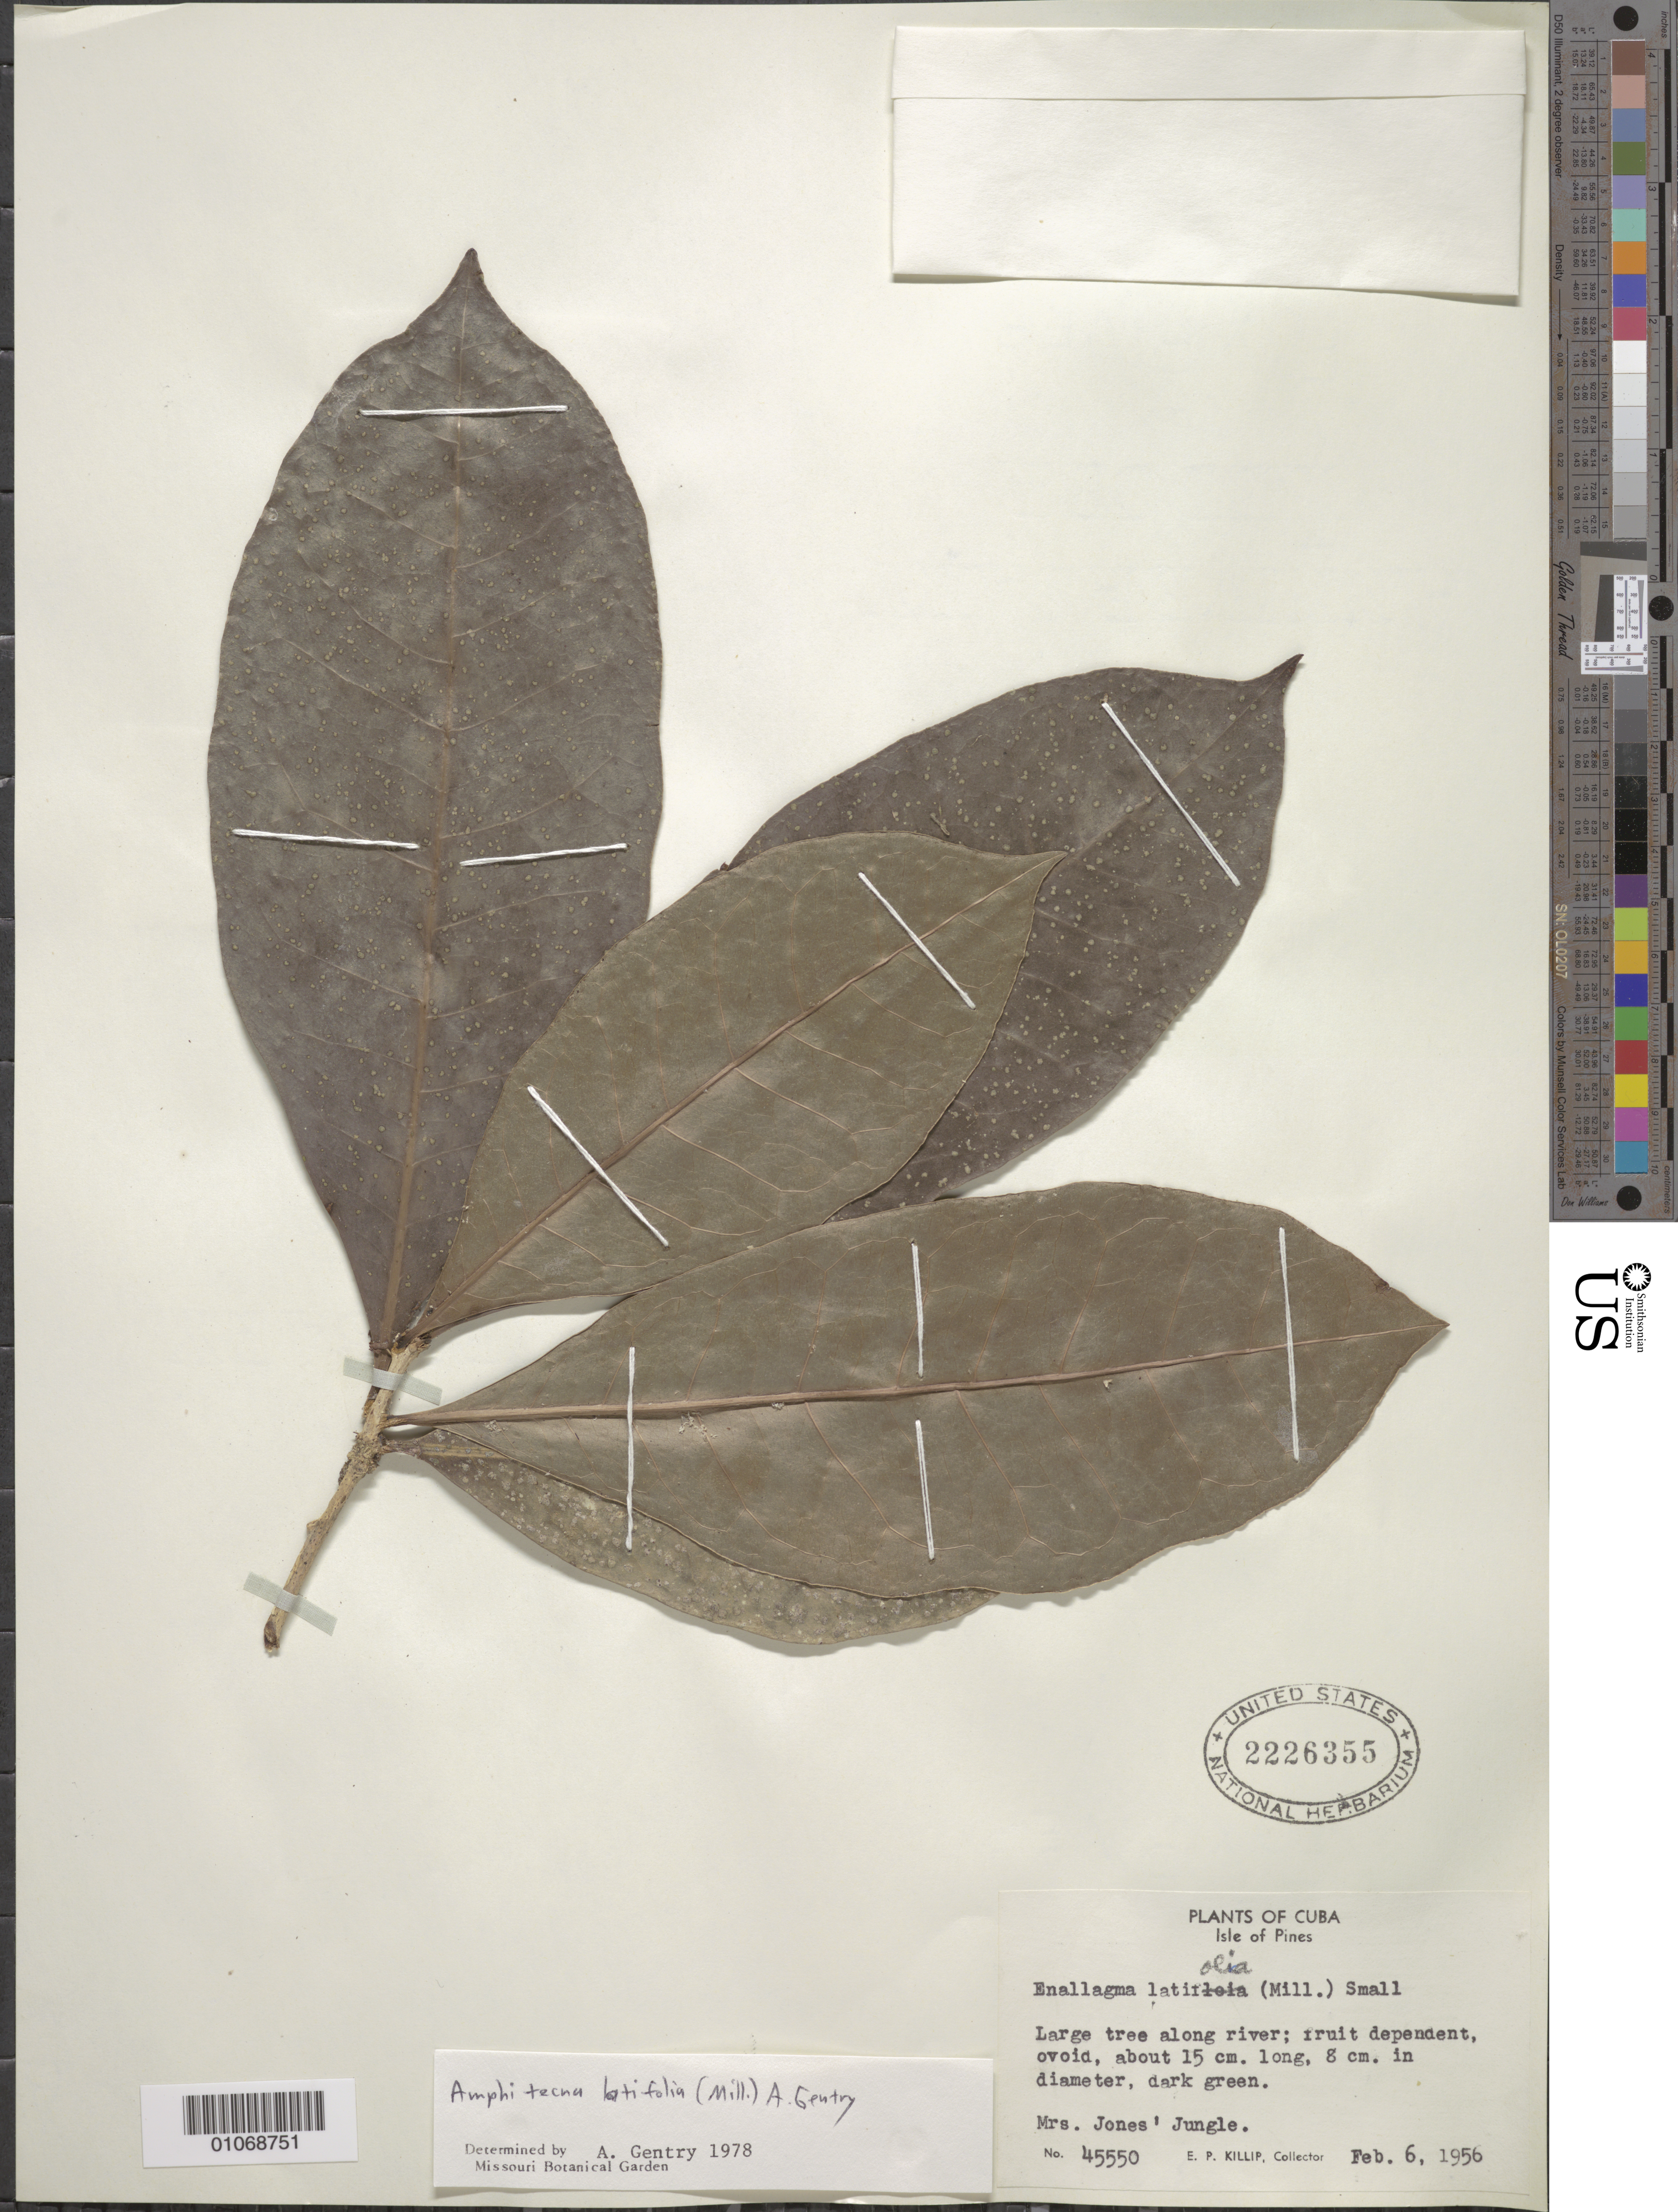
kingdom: Plantae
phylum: Tracheophyta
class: Magnoliopsida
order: Lamiales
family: Bignoniaceae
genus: Amphitecna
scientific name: Amphitecna latifolia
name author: (Mill.) A.H. Gentry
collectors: E. P. Killip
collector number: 45550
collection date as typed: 06 Feb 1956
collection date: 1956-02-06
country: Cuba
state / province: Isla de La Juventud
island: Isla de la Juventud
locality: Mrs Jones' Jungle, along river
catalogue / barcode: US 2226355